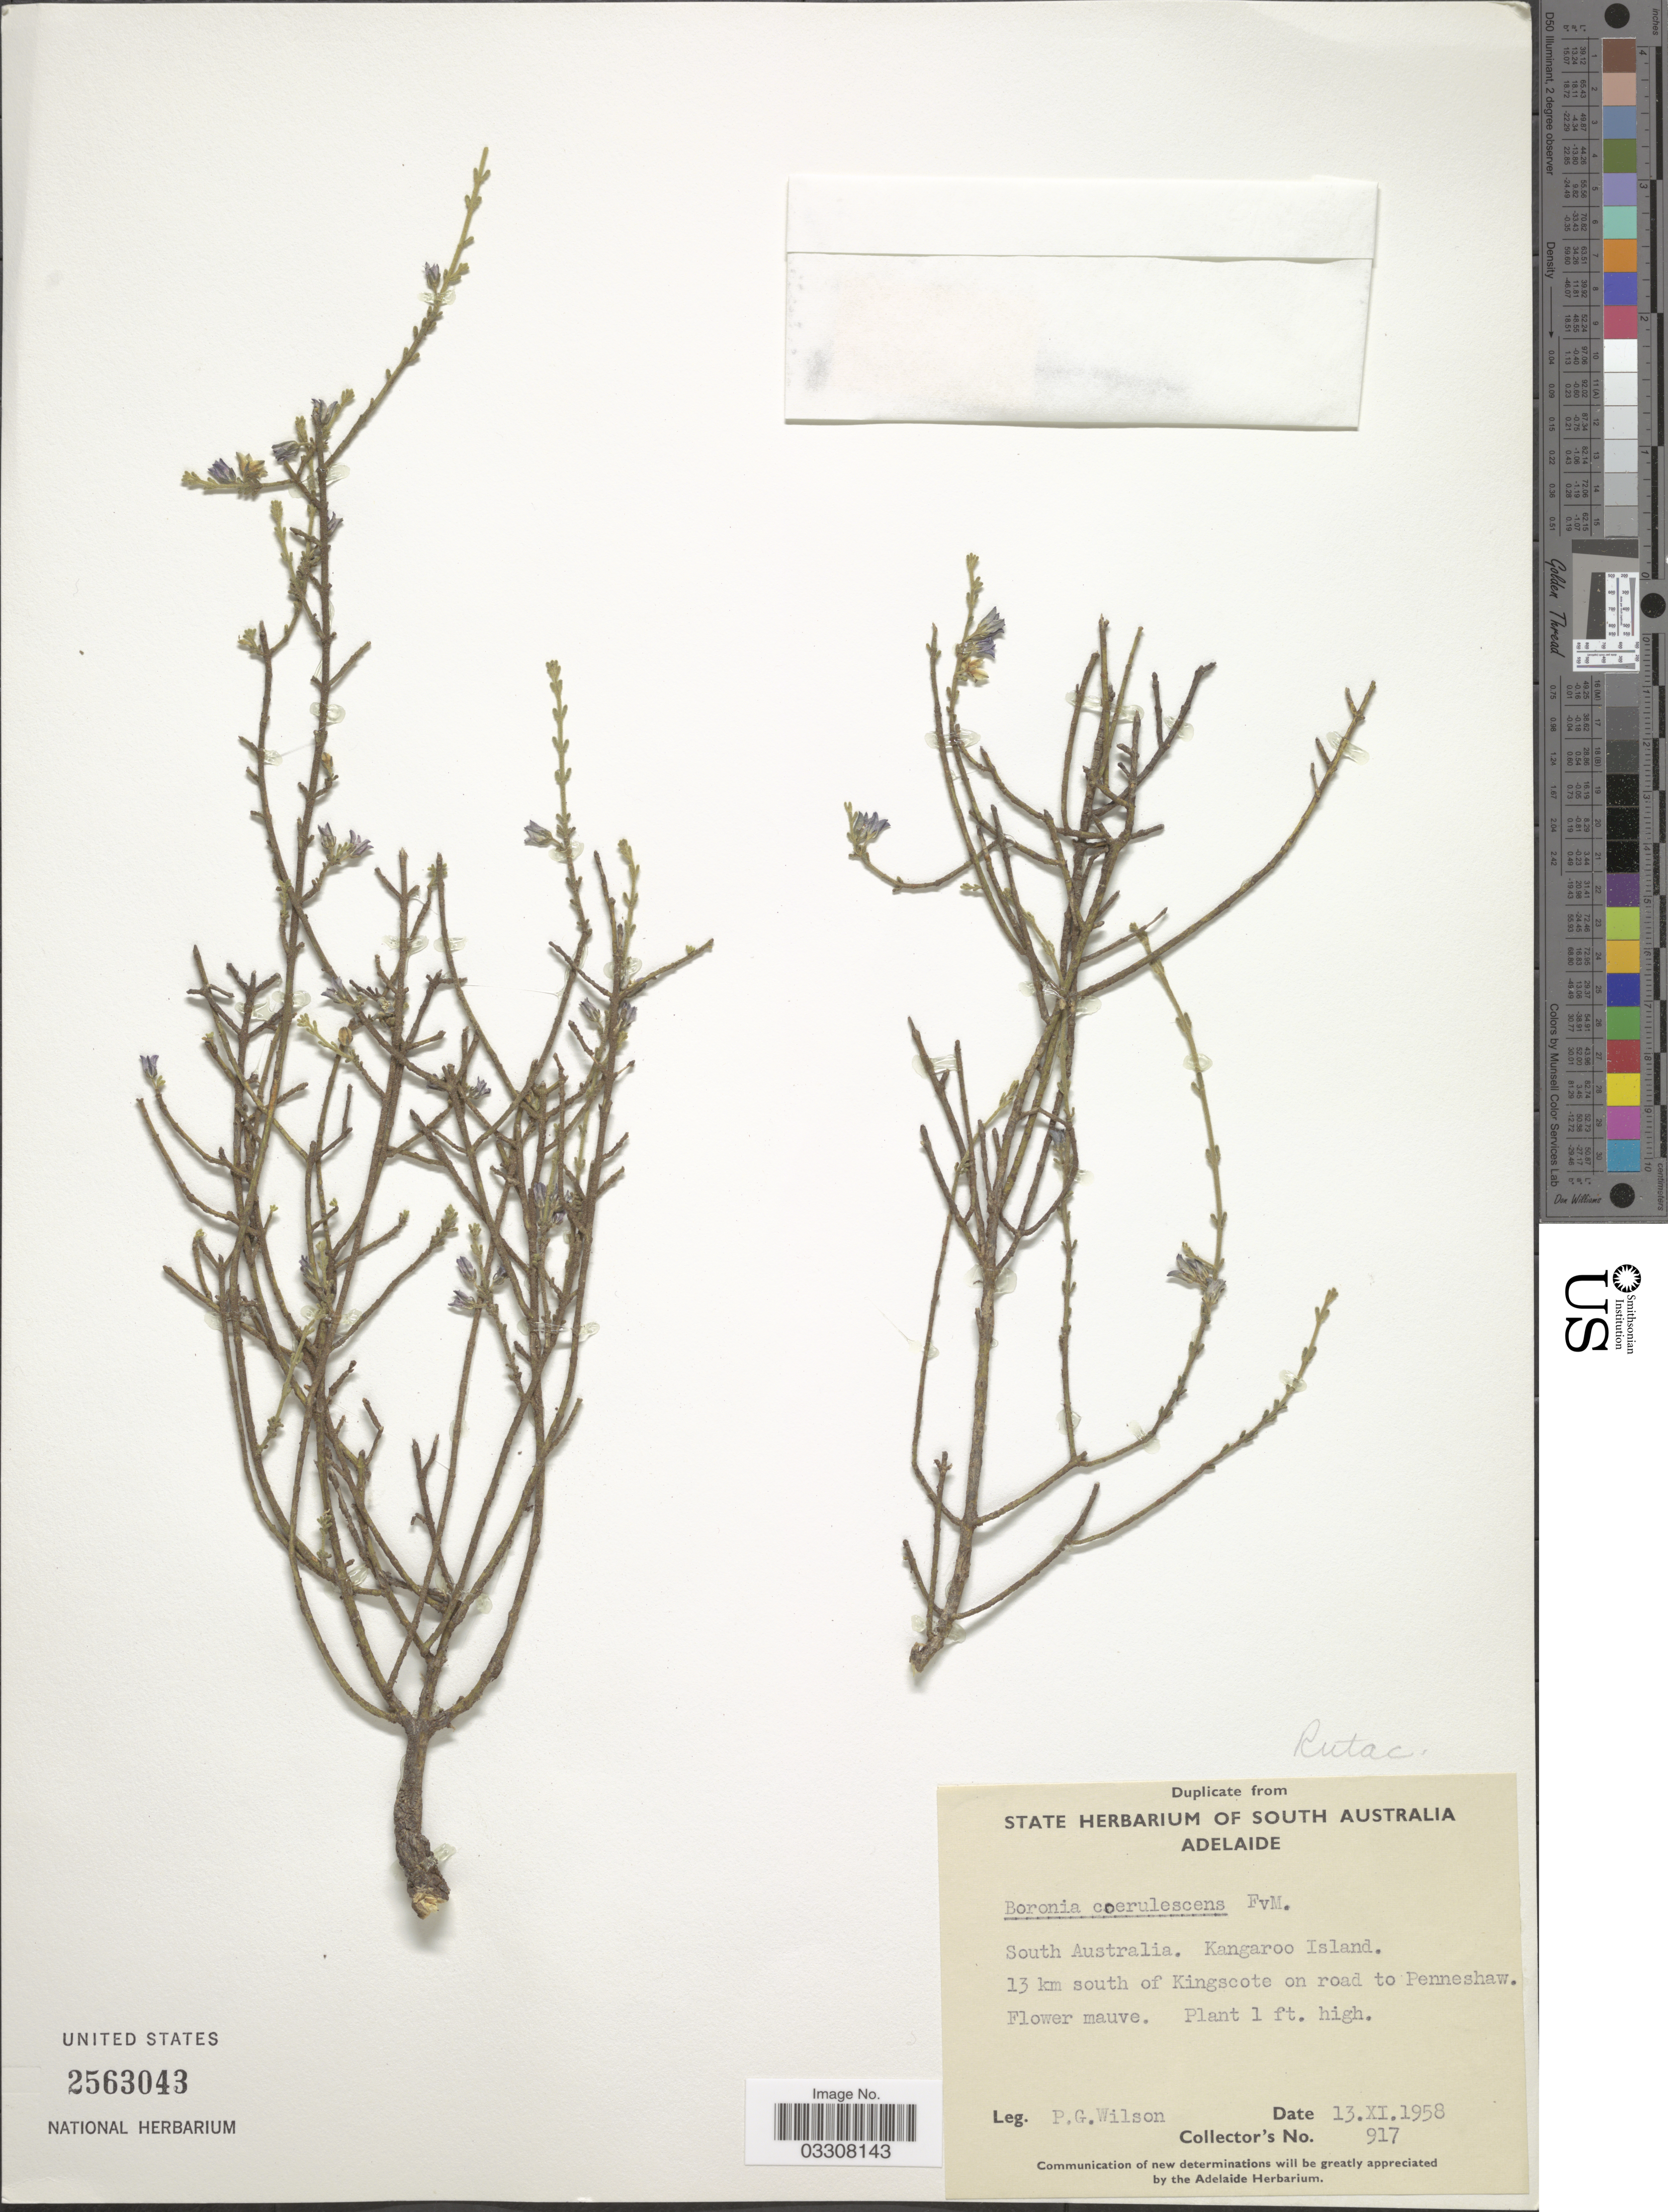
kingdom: Plantae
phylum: Tracheophyta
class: Magnoliopsida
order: Sapindales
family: Rutaceae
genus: Cyanothamnus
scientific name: Cyanothamnus coerulescens subsp. coerulescens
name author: (F. Muell.) Duretto & Heslewood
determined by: Strong, Mark T., (BOT), Smithsonian Institution - National Museum of Natural History (UNITED STATES)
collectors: P. G. Wilson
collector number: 917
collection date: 1958-11-13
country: Australia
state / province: South Australia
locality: Kangaroo Island. 13 km south of Kingscote on road to Penneshaw.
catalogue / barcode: US 2563043